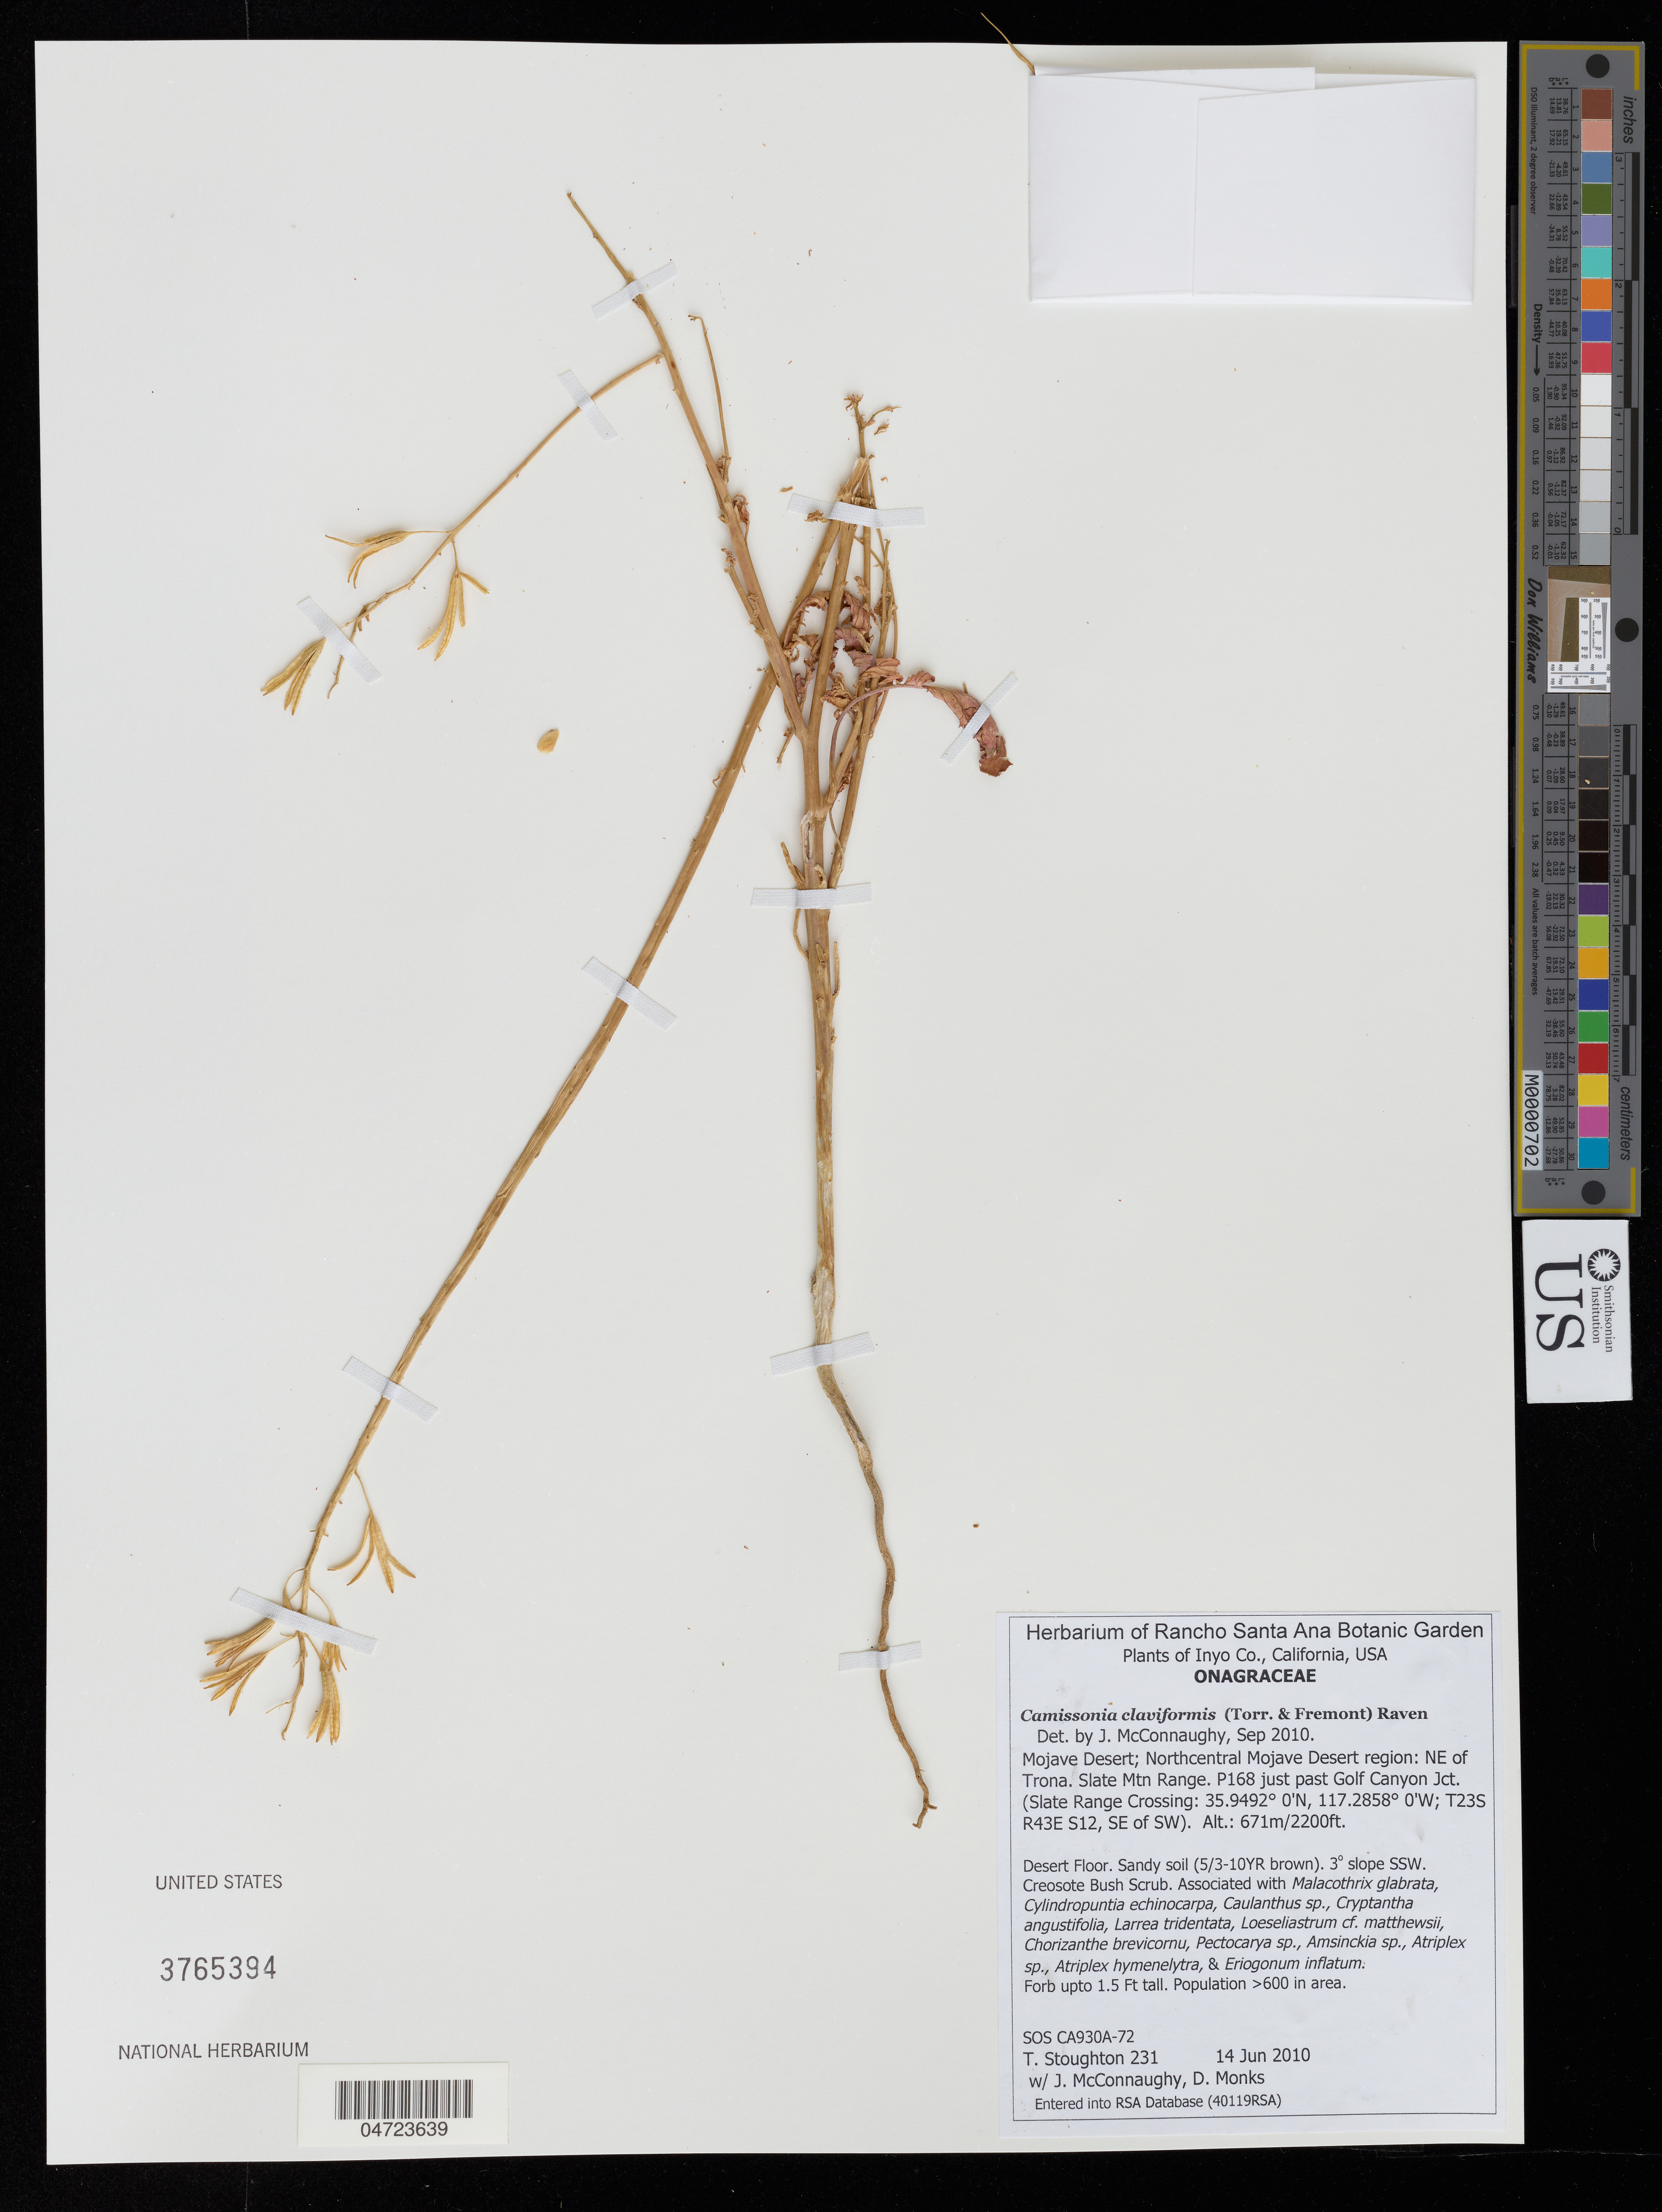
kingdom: Plantae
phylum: Tracheophyta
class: Magnoliopsida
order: Myrtales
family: Onagraceae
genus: Camissonia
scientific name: Camissonia claviformis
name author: (Torr. & Frém.) A. Heller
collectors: T. Stoughton, J. McConnaughy & D. Monks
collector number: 231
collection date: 2010-06-14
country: United States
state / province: California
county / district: Inyo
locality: Inyo Co. Mojave Desert; Northcentral Mojave Desert region: NE of Trona. Slate Mtn Range. P168 just pass Golf Canyon Jct. (Slate Range Crossing: T23S R43E S12, SE of SW). Desert Floor.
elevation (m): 671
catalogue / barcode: US 3765394